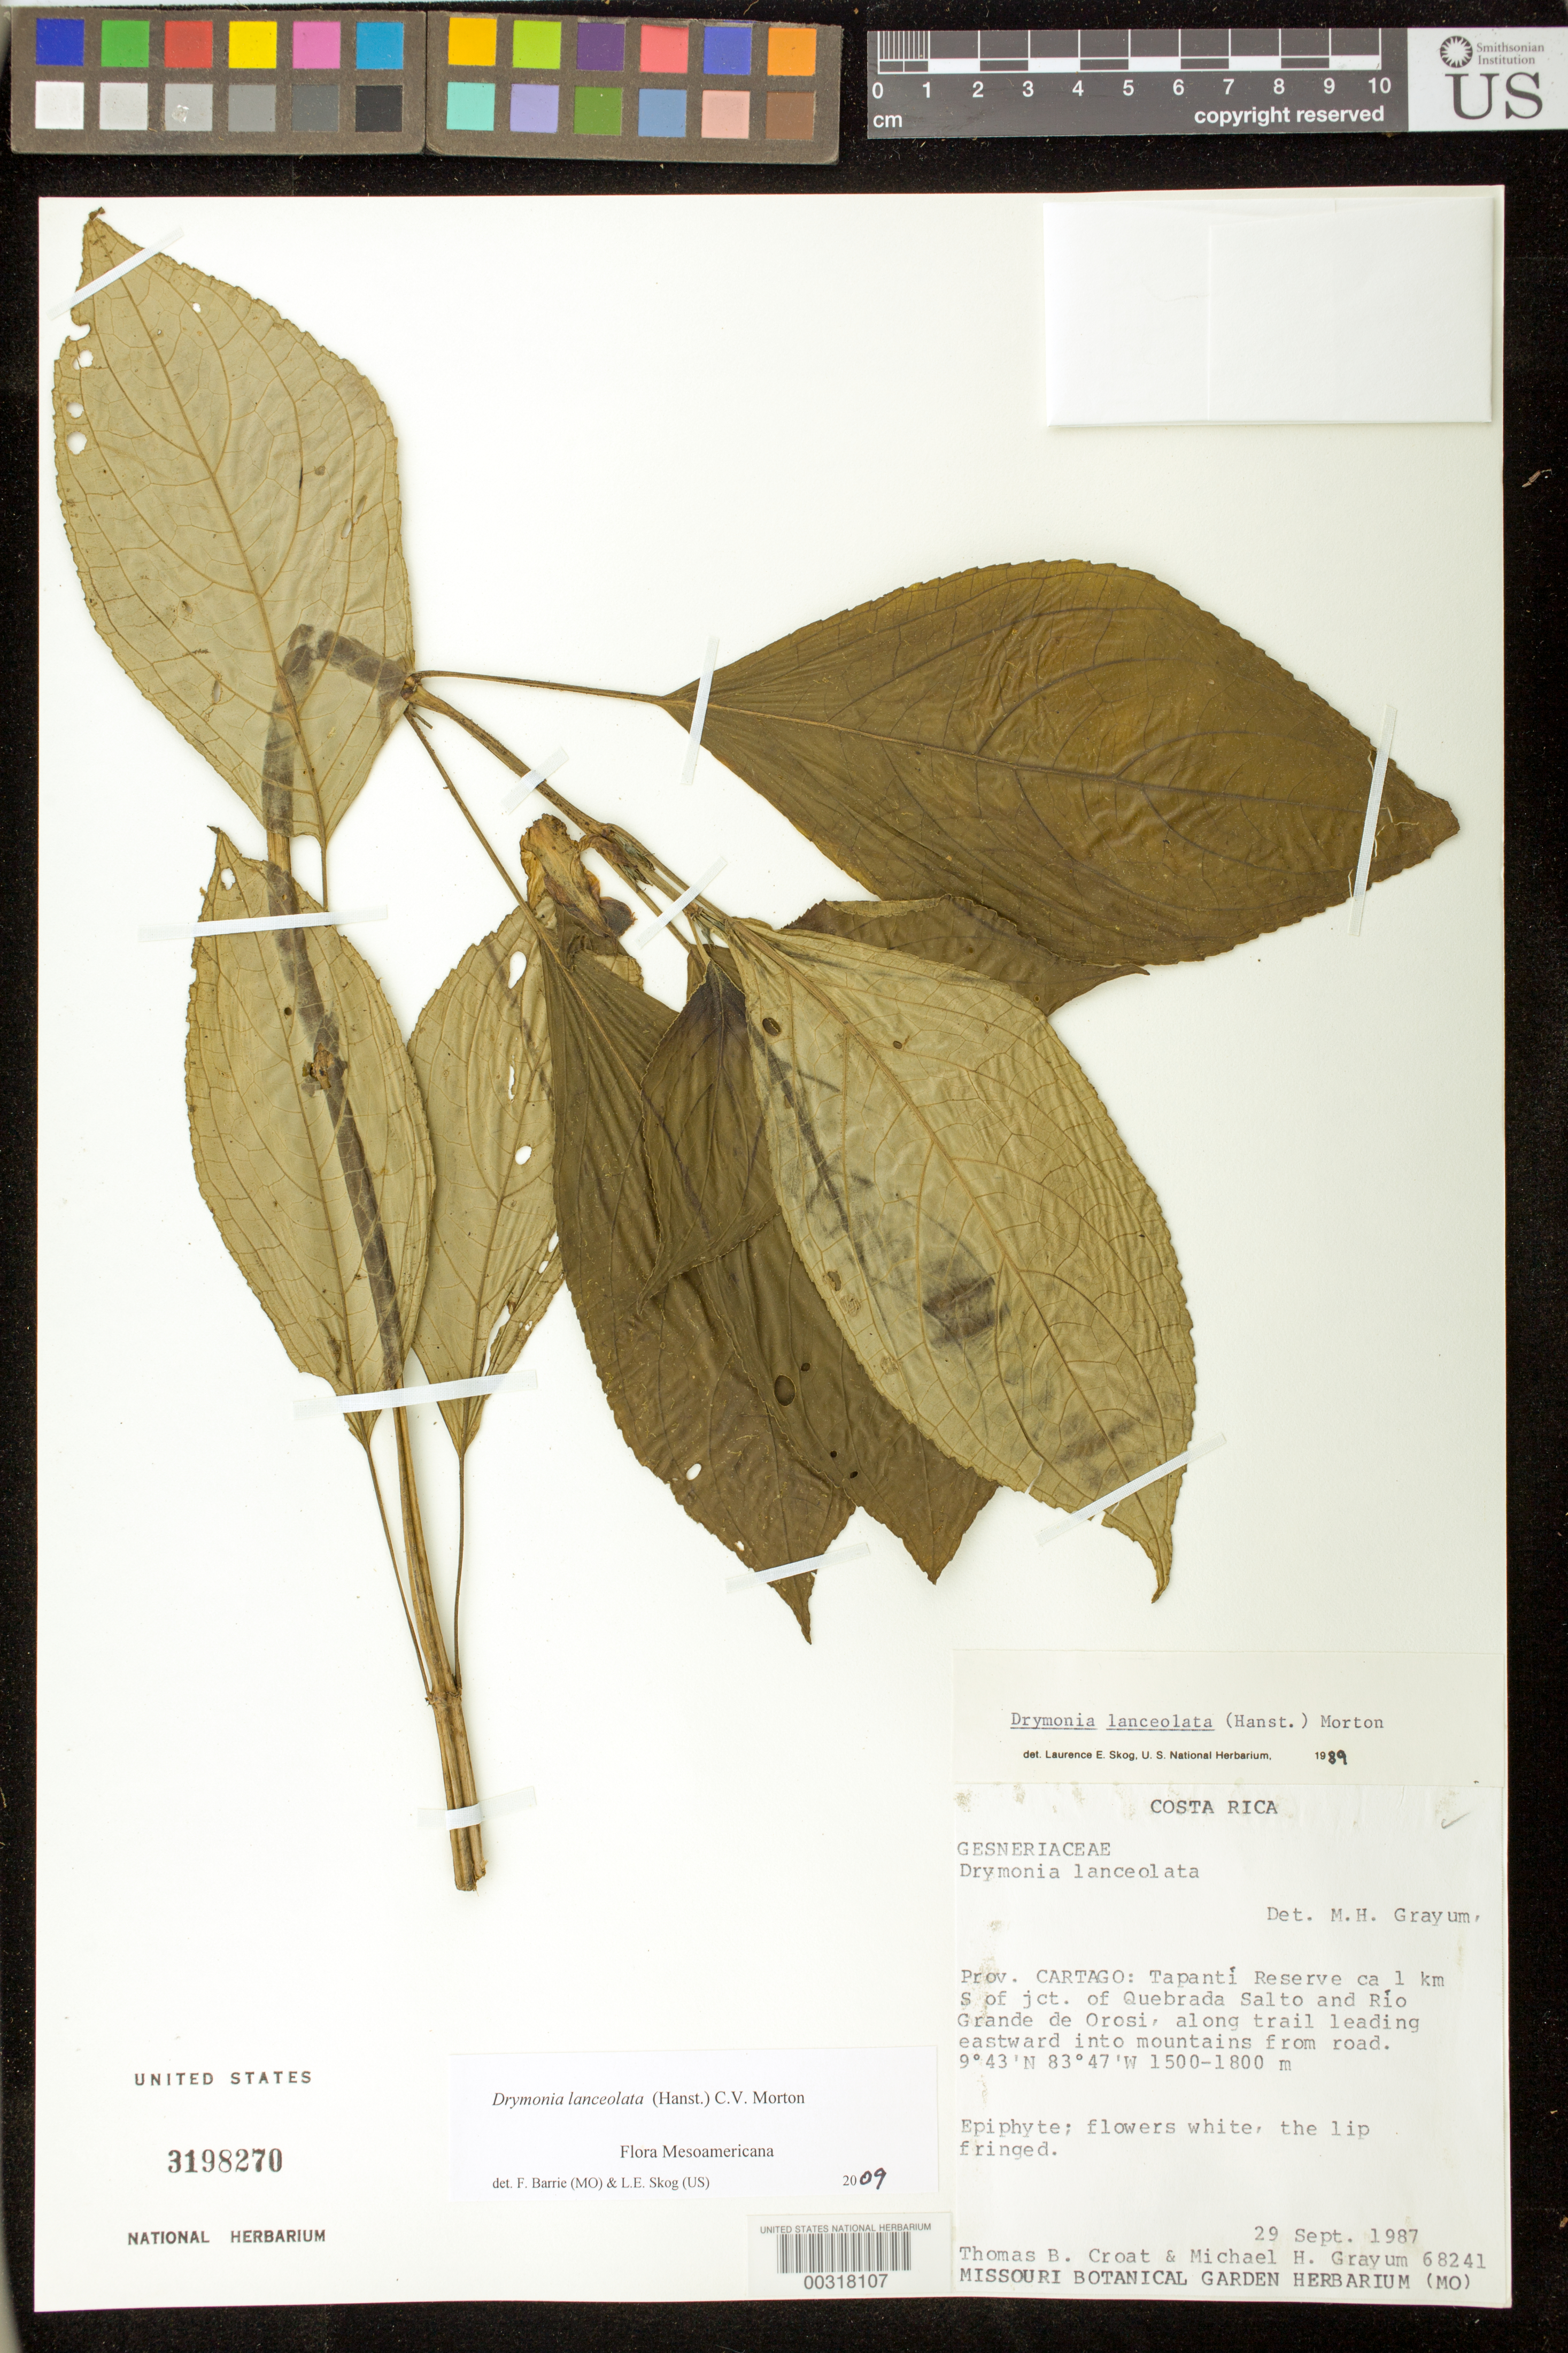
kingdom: Plantae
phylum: Tracheophyta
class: Magnoliopsida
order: Lamiales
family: Gesneriaceae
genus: Drymonia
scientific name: Drymonia lanceolata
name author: (Hanst.) C.V. Morton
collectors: T. B. Croat & M. H. Grayum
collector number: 68241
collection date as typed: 29 Sep 1987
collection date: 1987-09-29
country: Costa Rica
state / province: Cartago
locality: Tapanti Reserve ca 1 km S of jct of Quebrada Salto and Rio Grande de Orosi, along trail leading eastward into mountains from rd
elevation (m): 1500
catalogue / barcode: US 3198270